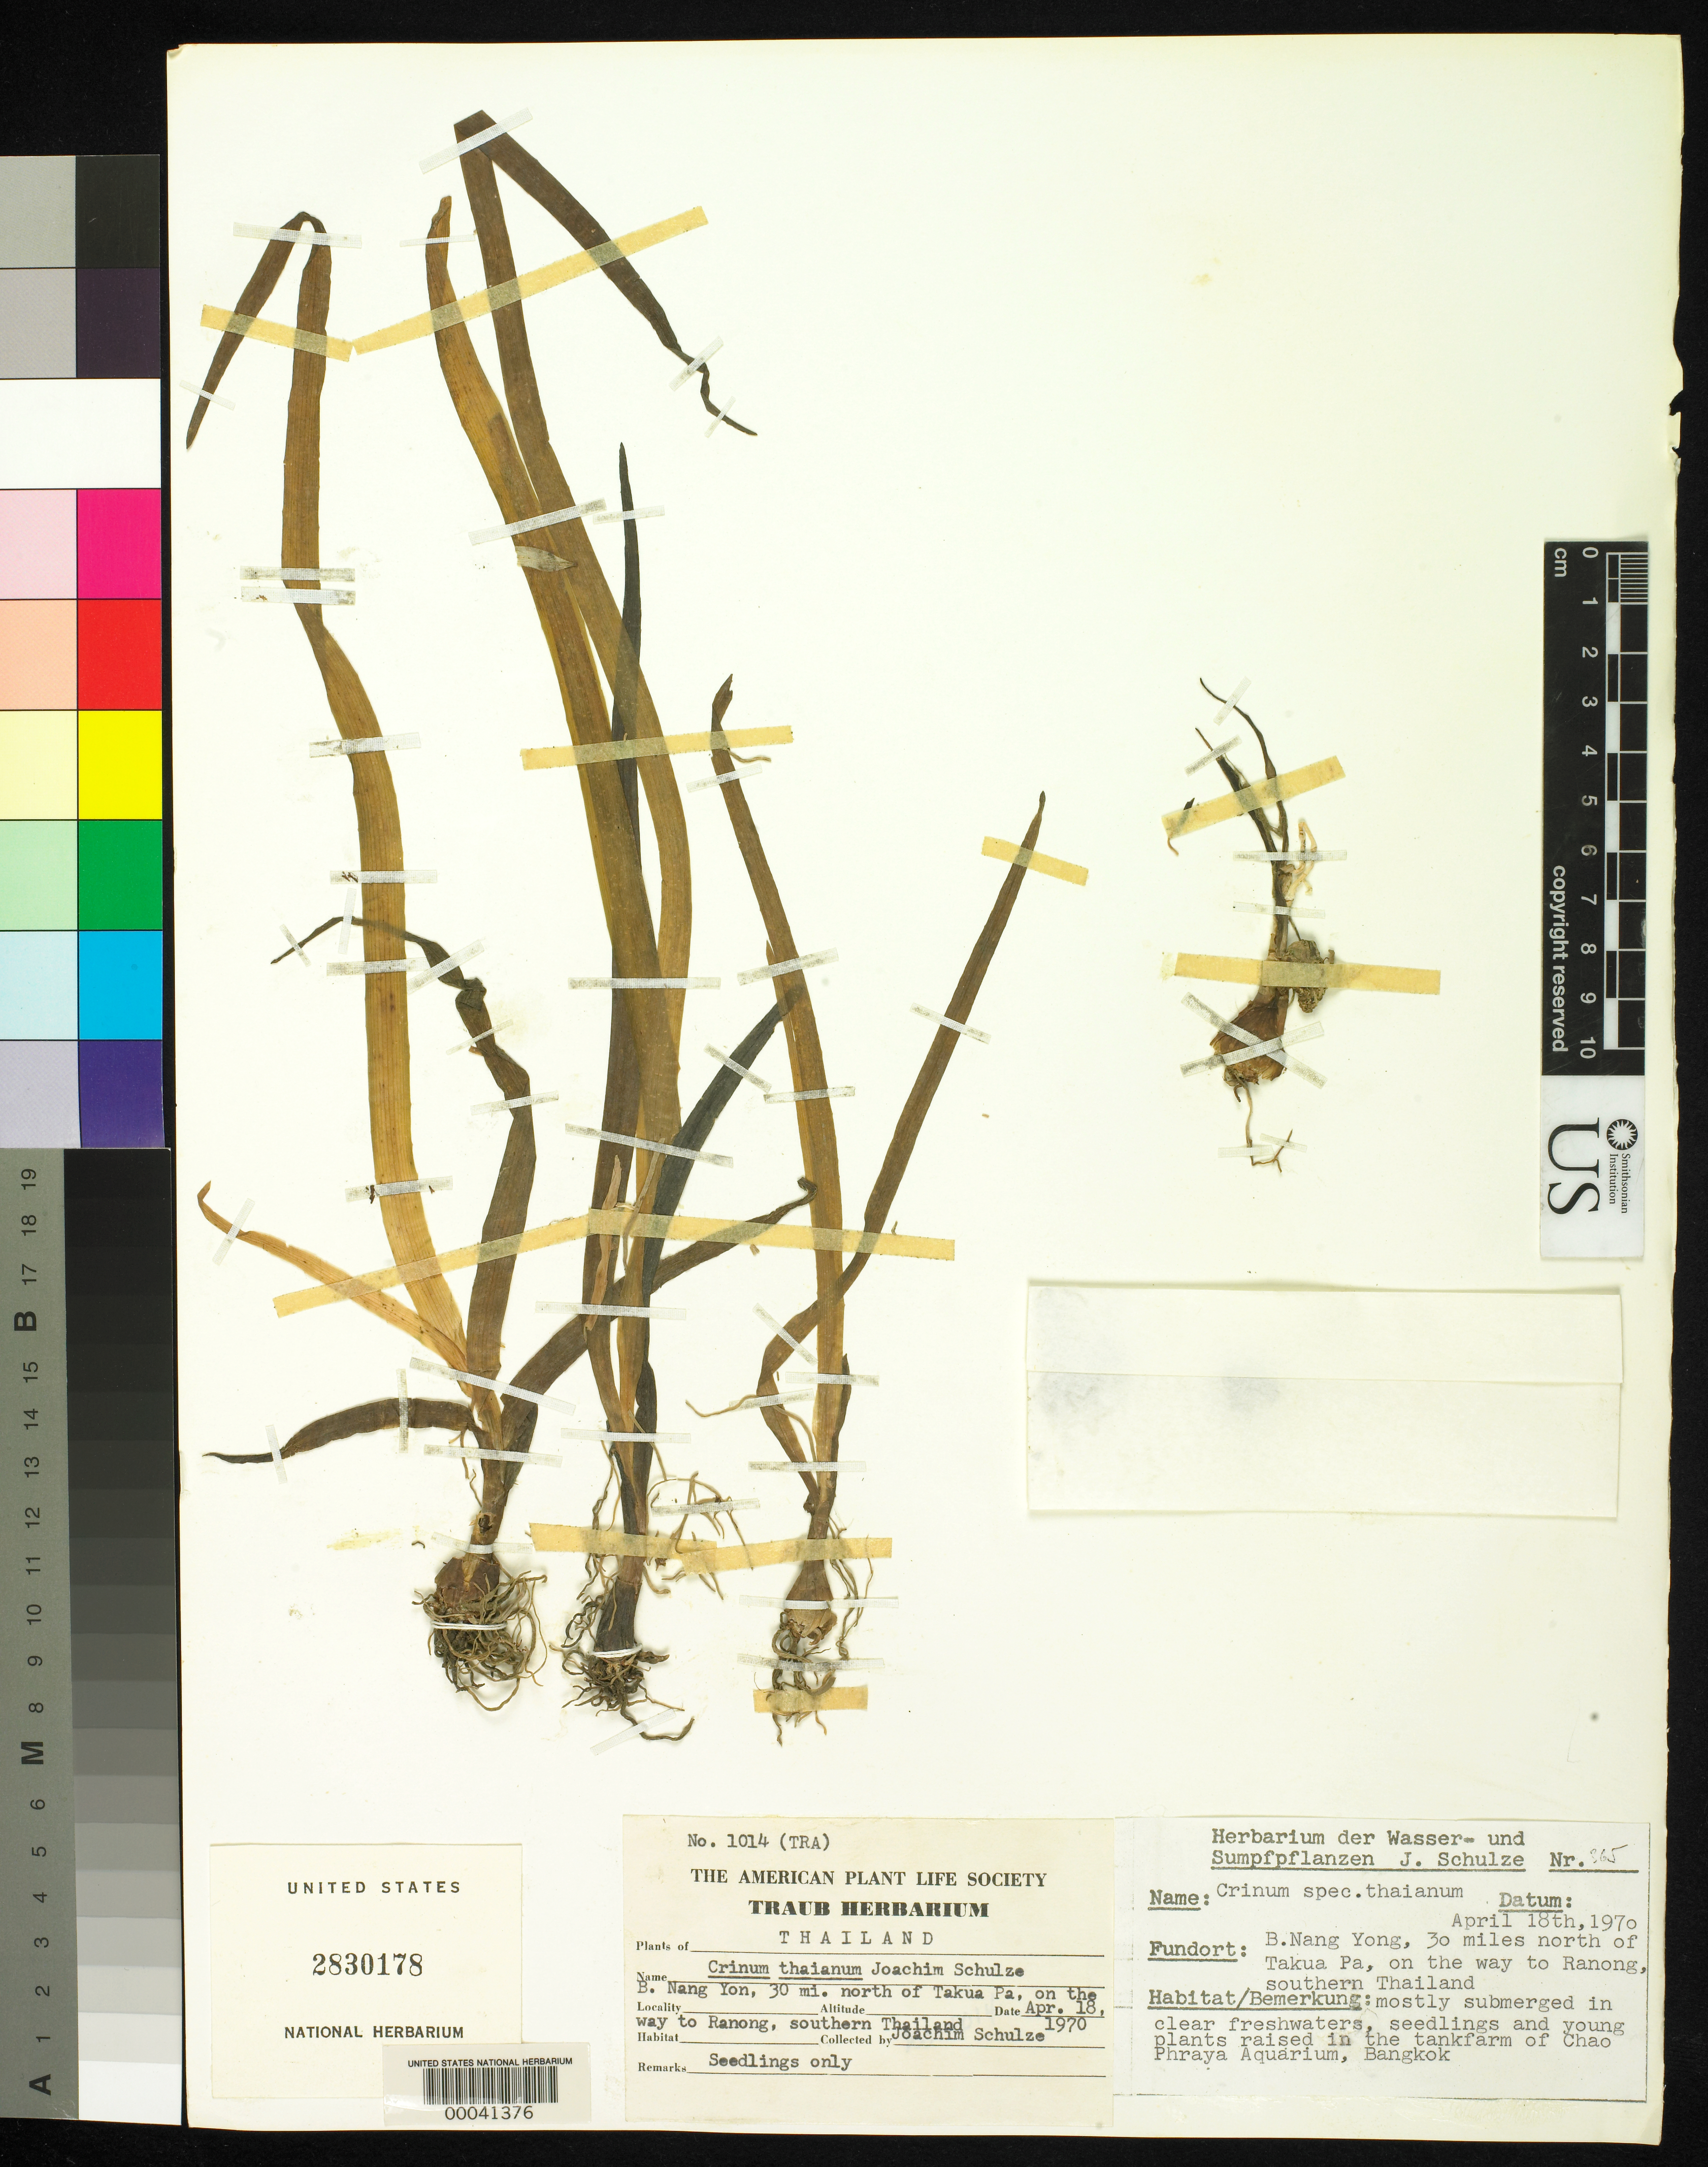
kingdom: Plantae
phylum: Tracheophyta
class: Liliopsida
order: Asparagales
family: Amaryllidaceae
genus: Crinum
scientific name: Crinum thaianum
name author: J. Schulze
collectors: J. Schulze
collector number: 365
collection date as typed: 18 Apr 1970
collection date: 1970-04-18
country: Thailand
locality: B.Nang Yon, 30 mi. north of Takua Pa, on the way to Ranong, southern Thailand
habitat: Mostly submerged in clear freshwaters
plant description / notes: Also labeled as "No. 1014 (TRA)". "Seedlings and young plants raised in the tankfarm of Chao Phraya Aquarium, Bangkok"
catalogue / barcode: US 2830178